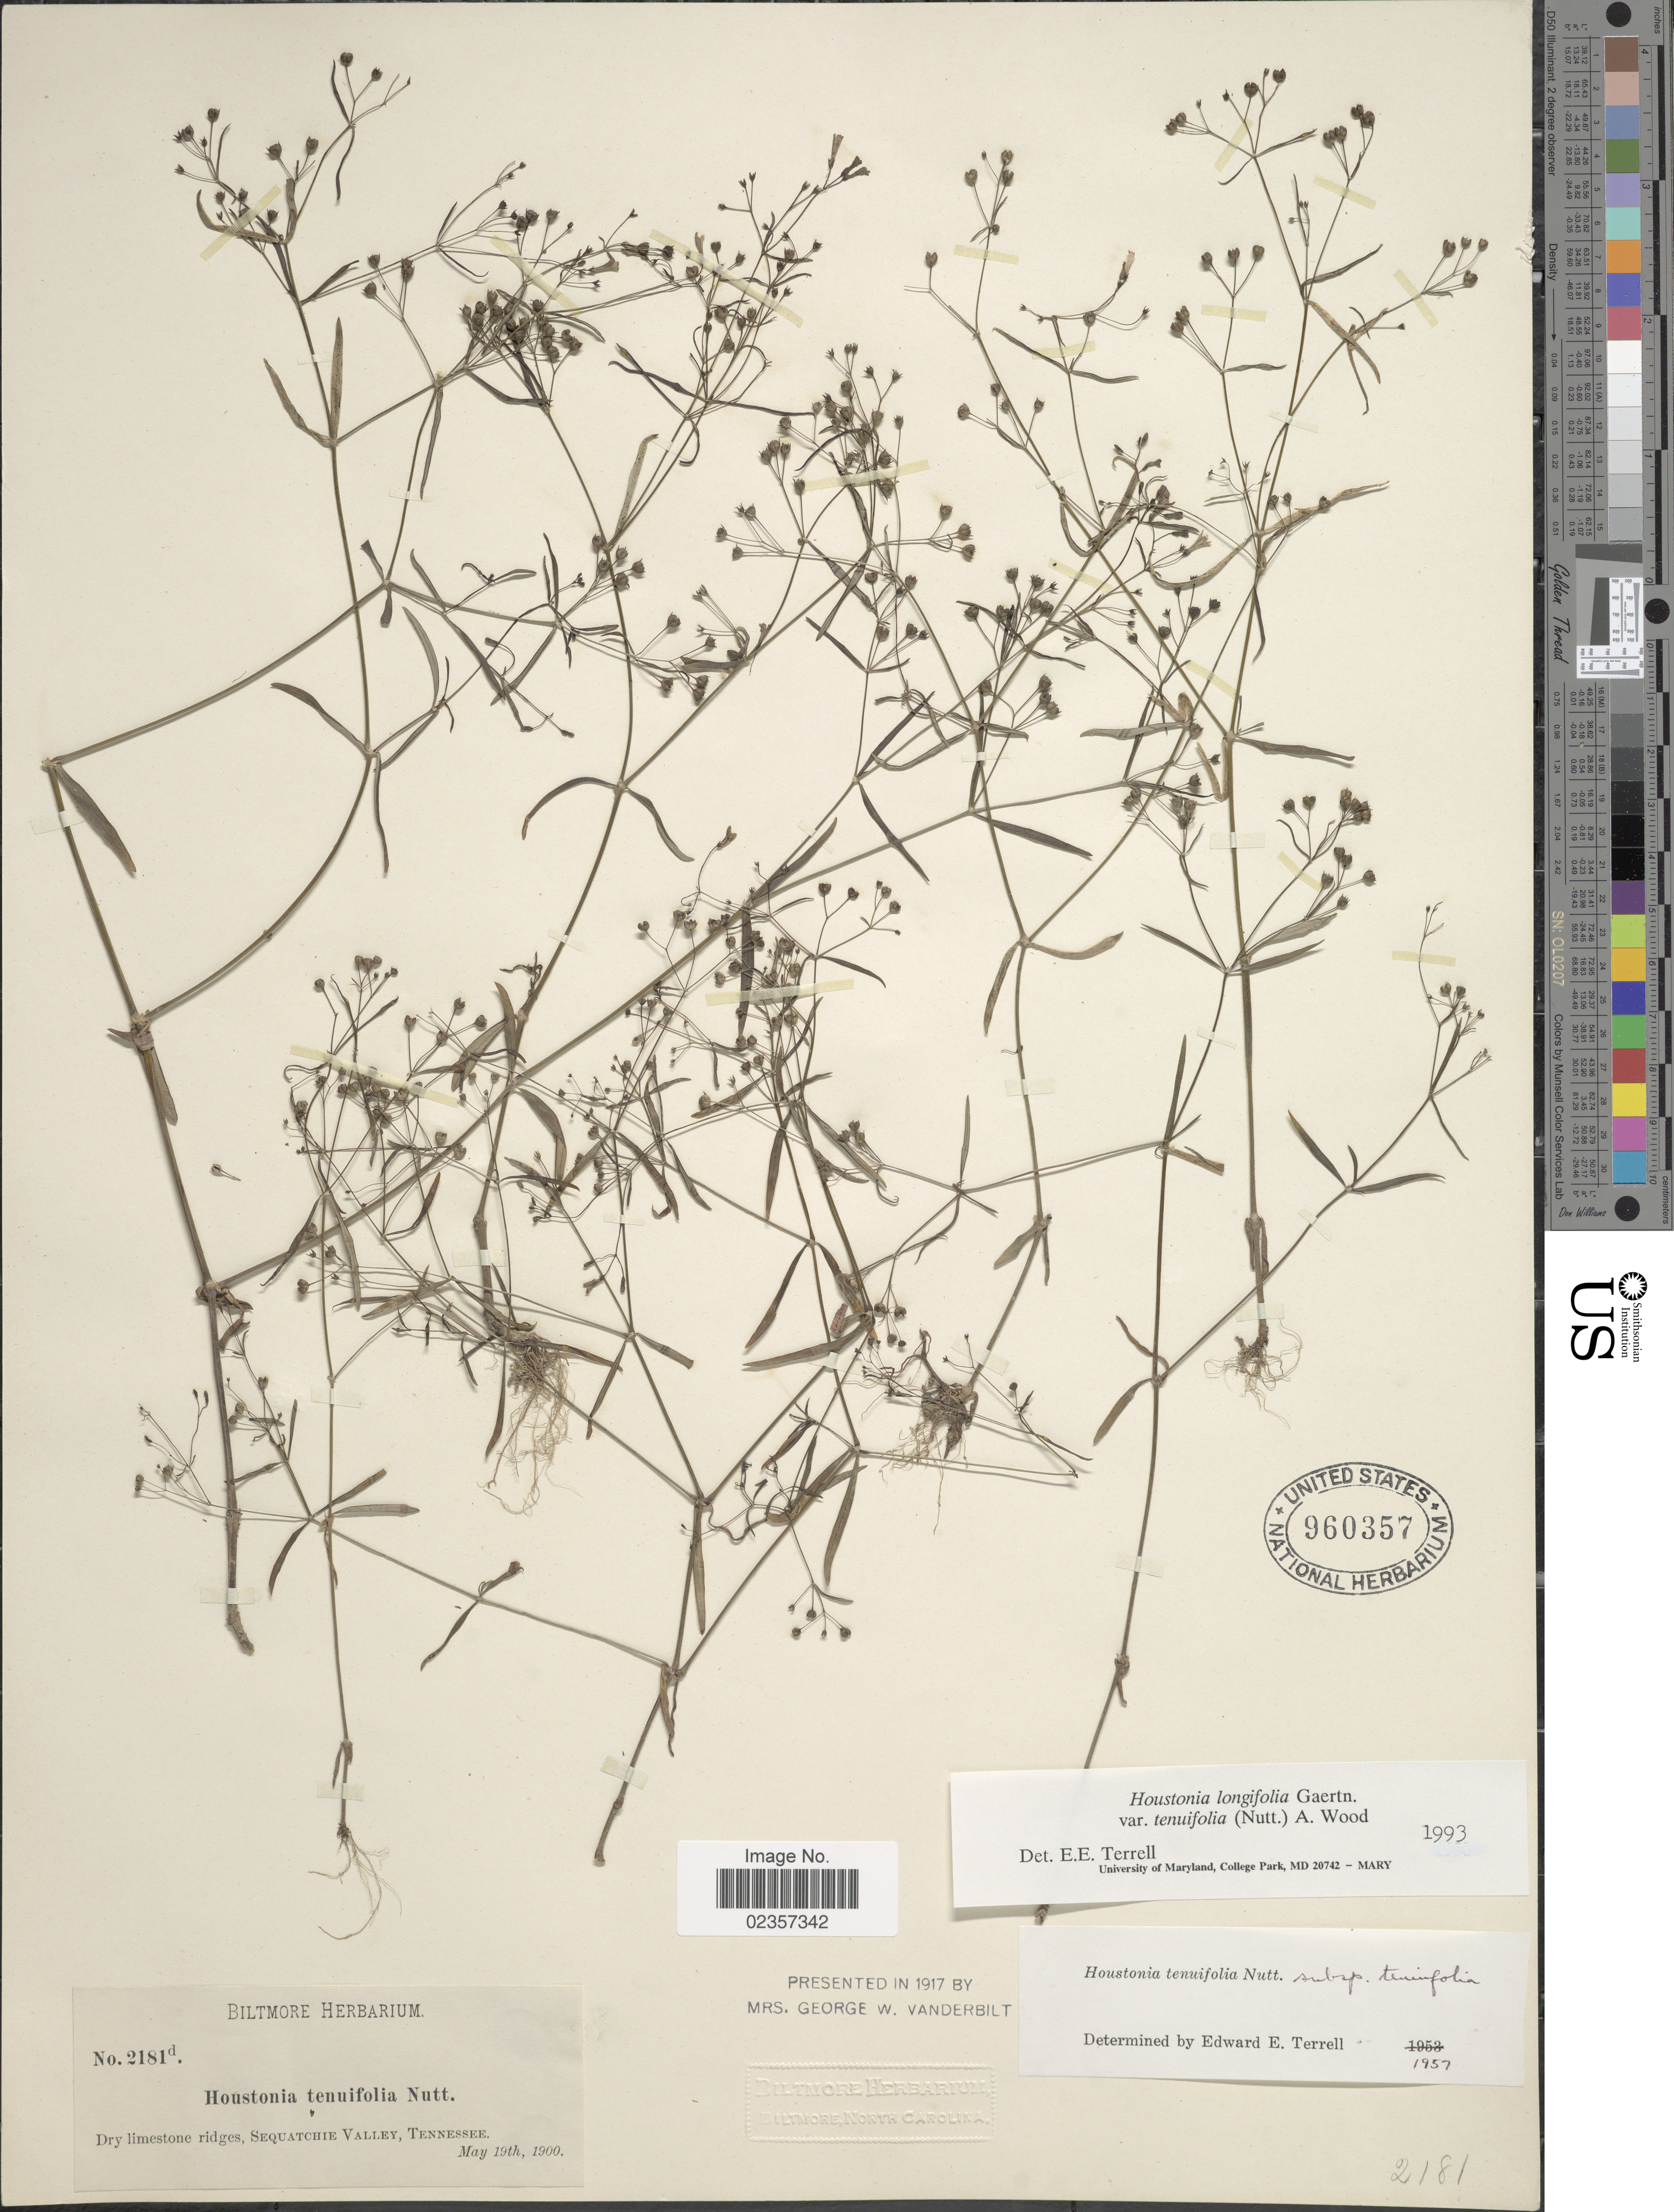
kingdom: Plantae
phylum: Tracheophyta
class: Magnoliopsida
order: Gentianales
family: Rubiaceae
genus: Houstonia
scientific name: Houstonia longifolia var. tenuifolia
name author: (Nutt.) Alph. Wood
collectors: ex herb. Biltmore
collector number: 2181D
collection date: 1900-05-19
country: United States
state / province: Tennessee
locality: Sequatchie Valley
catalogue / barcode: US 960357